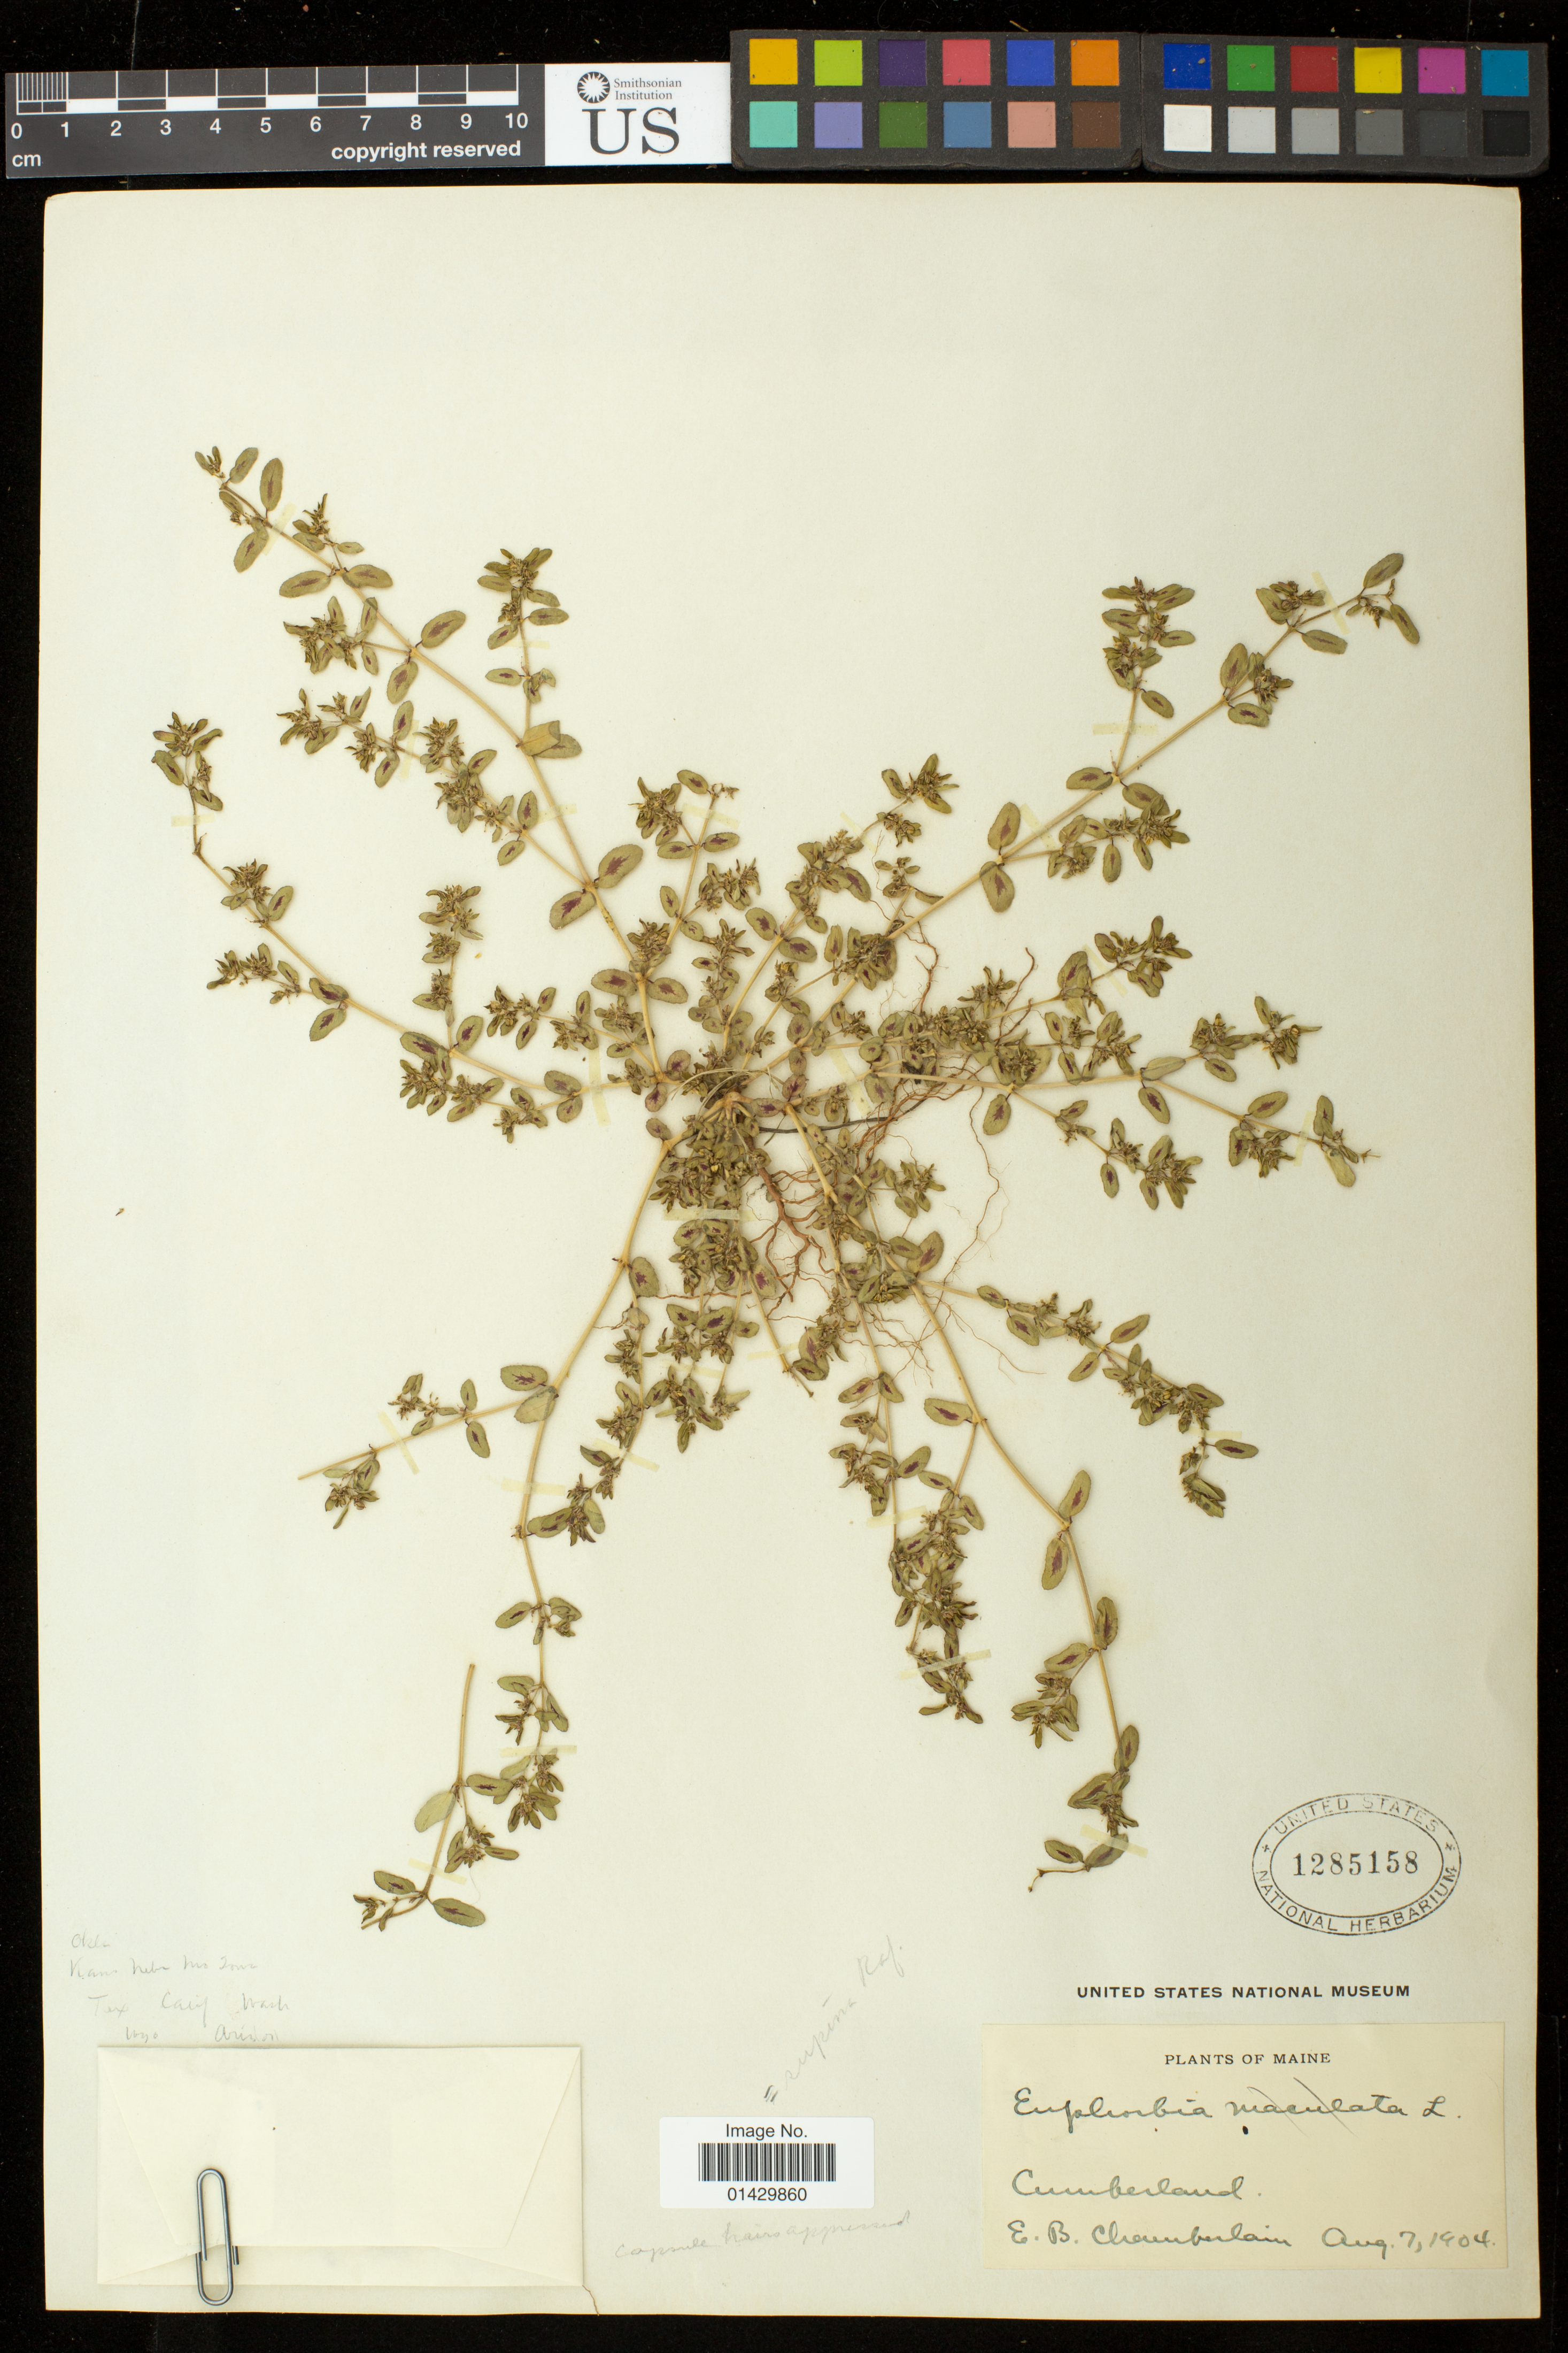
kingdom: Plantae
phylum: Tracheophyta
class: Magnoliopsida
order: Malpighiales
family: Euphorbiaceae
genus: Euphorbia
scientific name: Euphorbia maculata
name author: L.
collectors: E. Chamberlain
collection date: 1904-08-07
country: United States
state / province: Maine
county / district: Cumberland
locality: Cumberland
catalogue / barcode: US 1285158